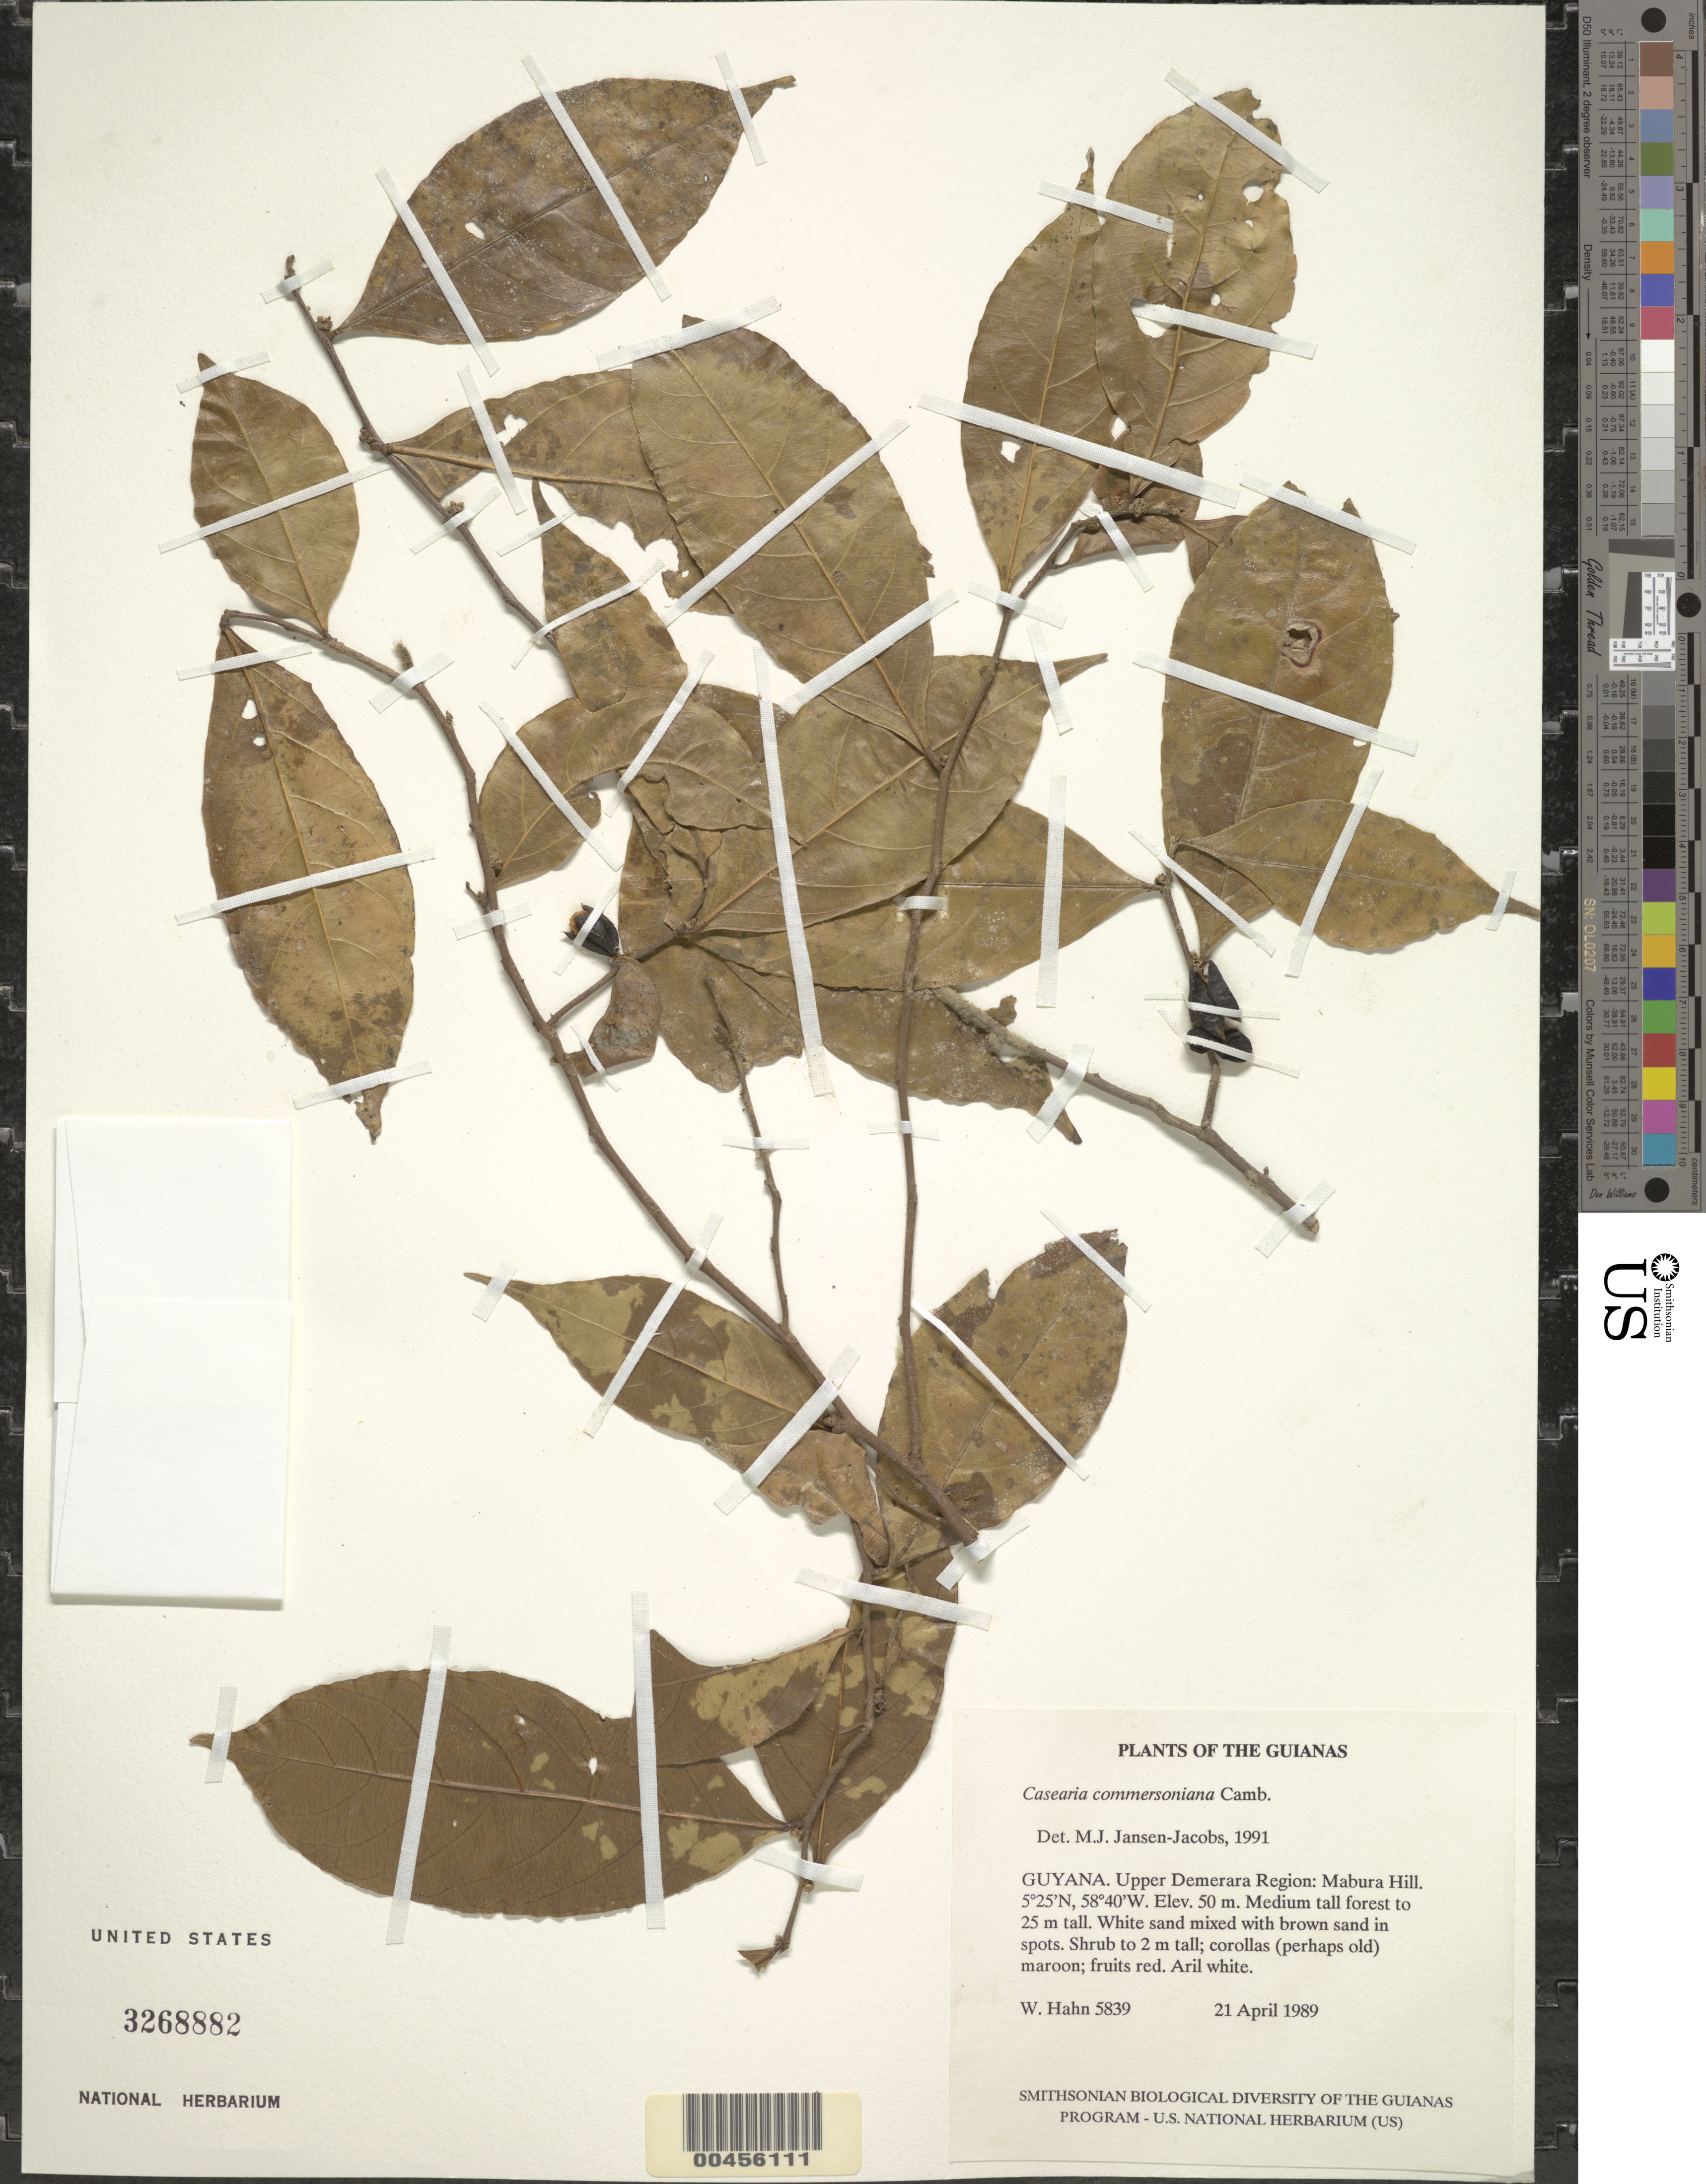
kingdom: Plantae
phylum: Tracheophyta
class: Magnoliopsida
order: Malpighiales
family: Salicaceae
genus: Piparea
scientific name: Piparea dentata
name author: Aubl.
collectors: W. Hahn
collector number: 5839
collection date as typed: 21 April 1989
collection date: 1989-04-21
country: Guyana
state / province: U. Demerara-Berbice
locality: Mabura Hill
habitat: Medium tall forest to 25 m tall. White sand mixed with brown sand in spots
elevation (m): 50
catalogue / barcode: US 3268882